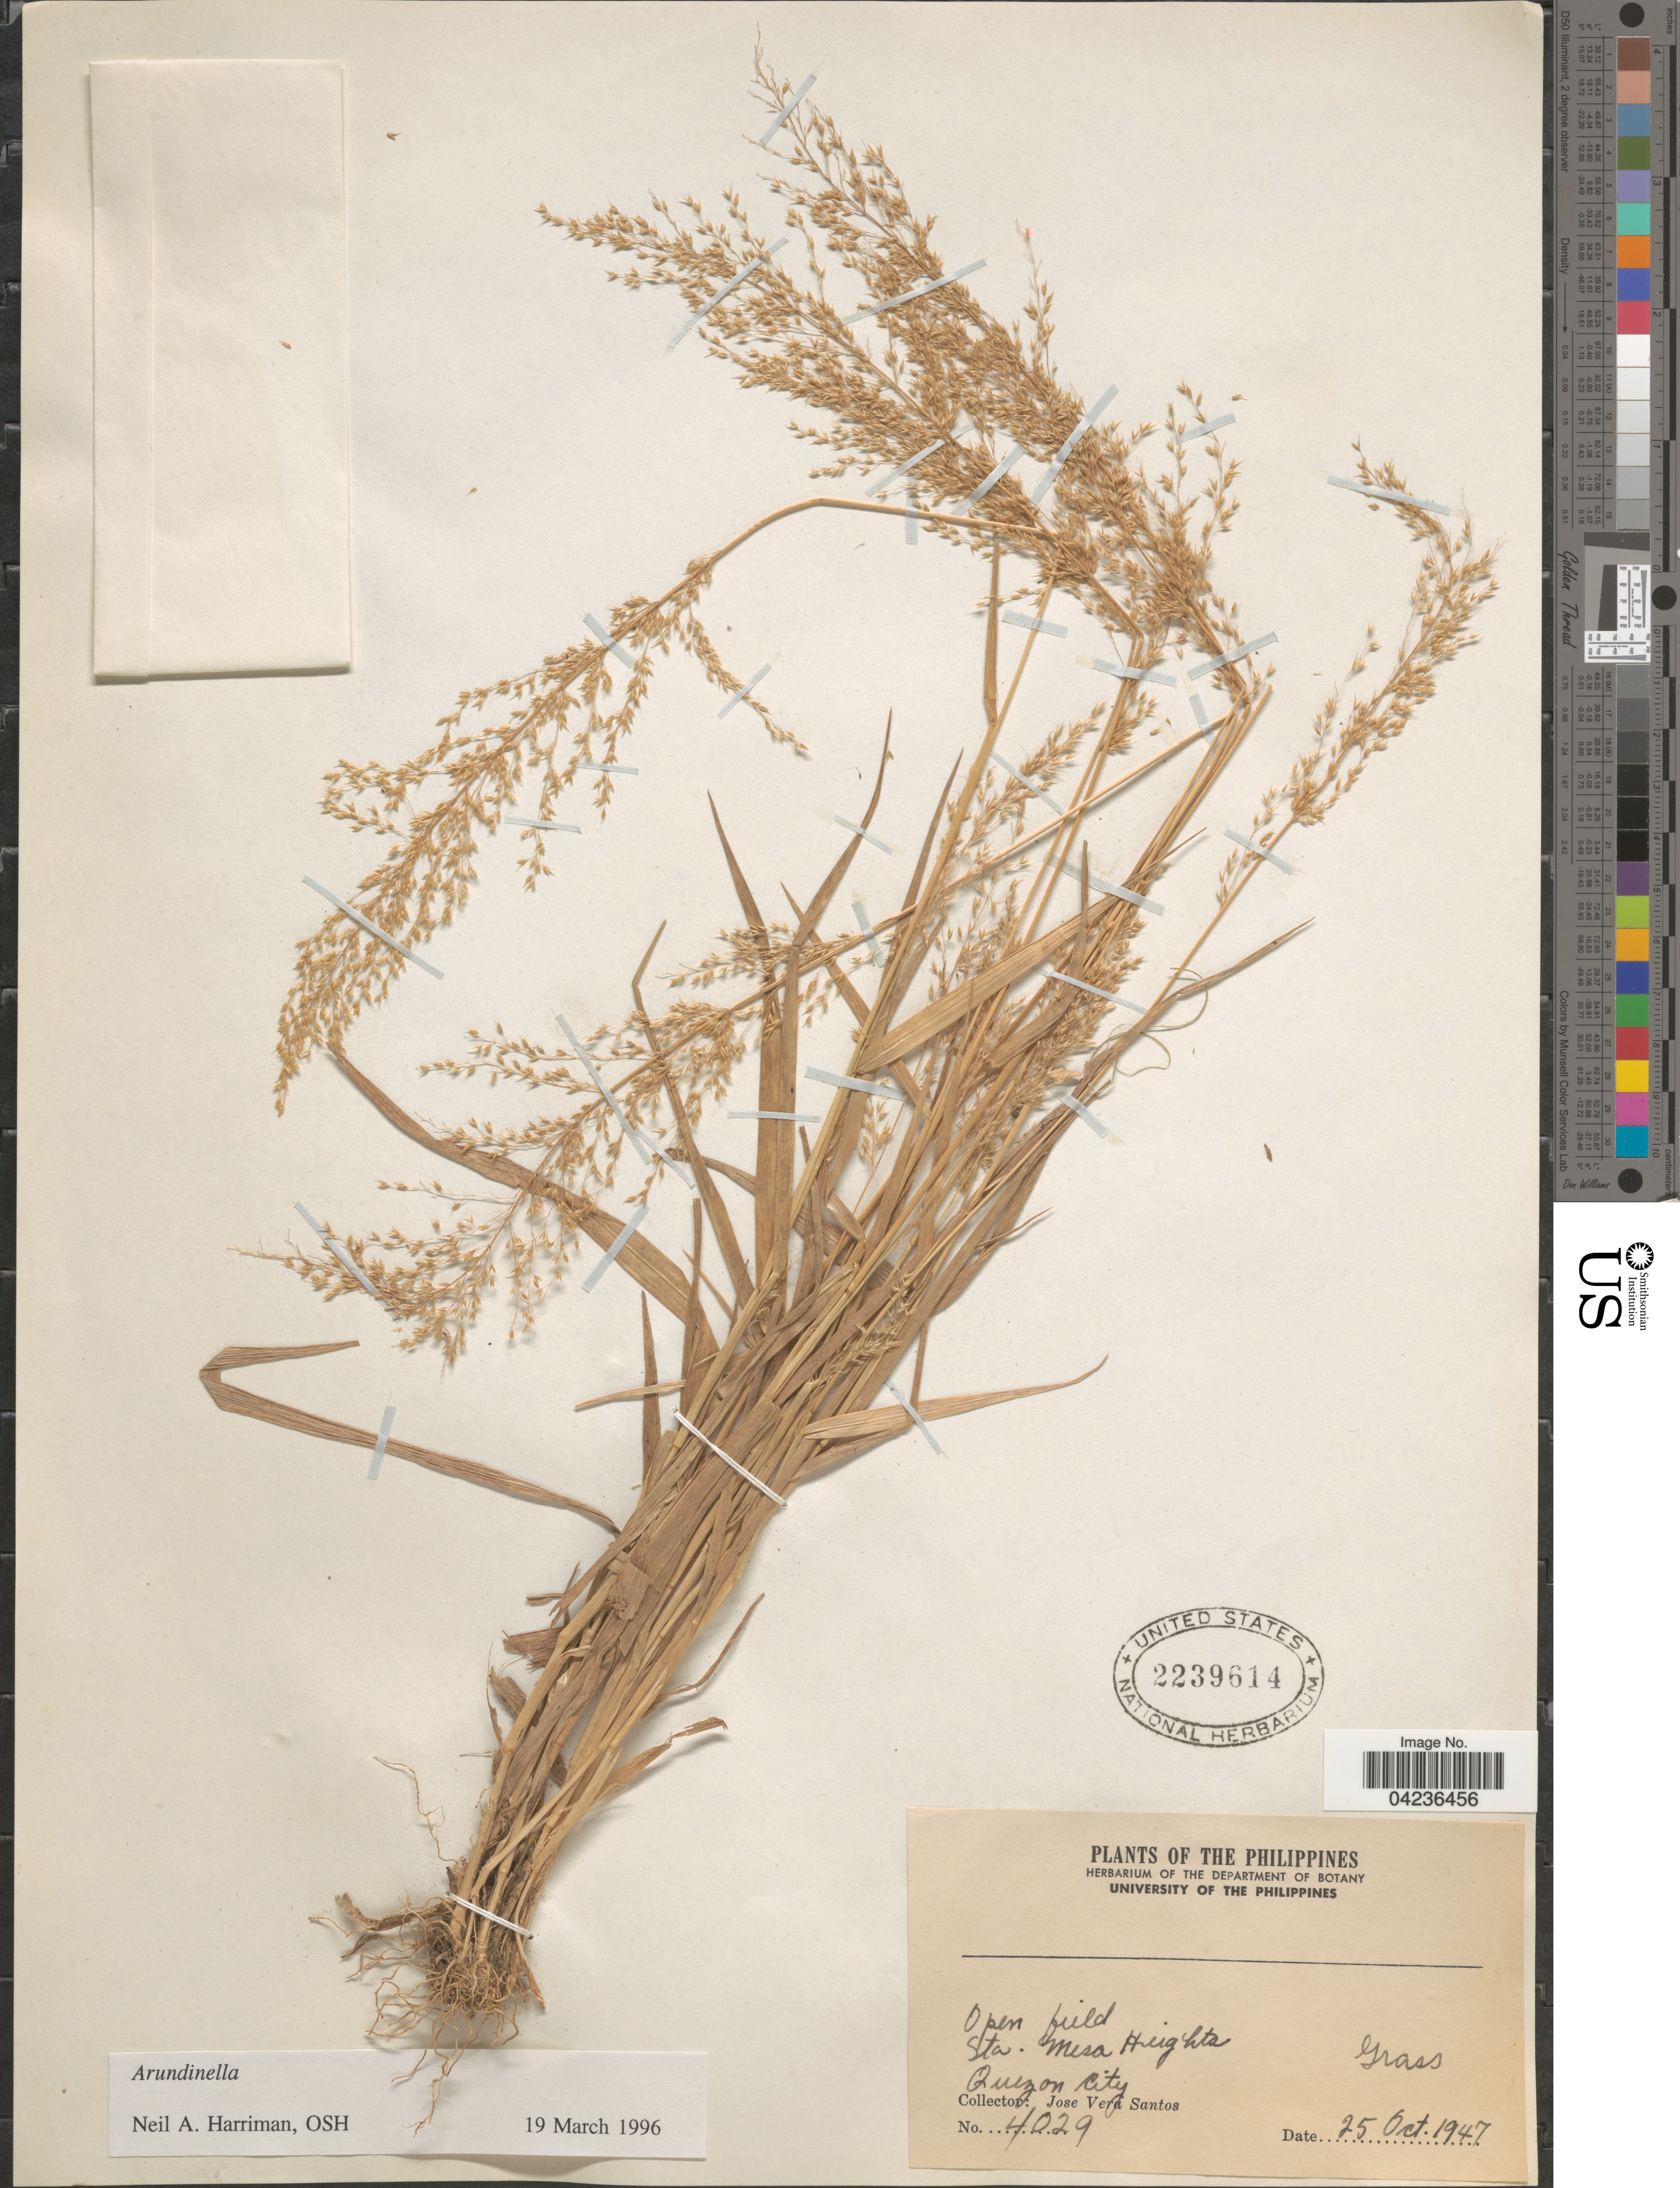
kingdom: Plantae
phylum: Tracheophyta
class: Liliopsida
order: Poales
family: Poaceae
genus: Arundinella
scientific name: Arundinella sp.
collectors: J. Santos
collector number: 4029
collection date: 1947-10-25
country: Philippines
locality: Open field. Sta. Mesa Heights. Quezon City.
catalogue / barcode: US 2239614